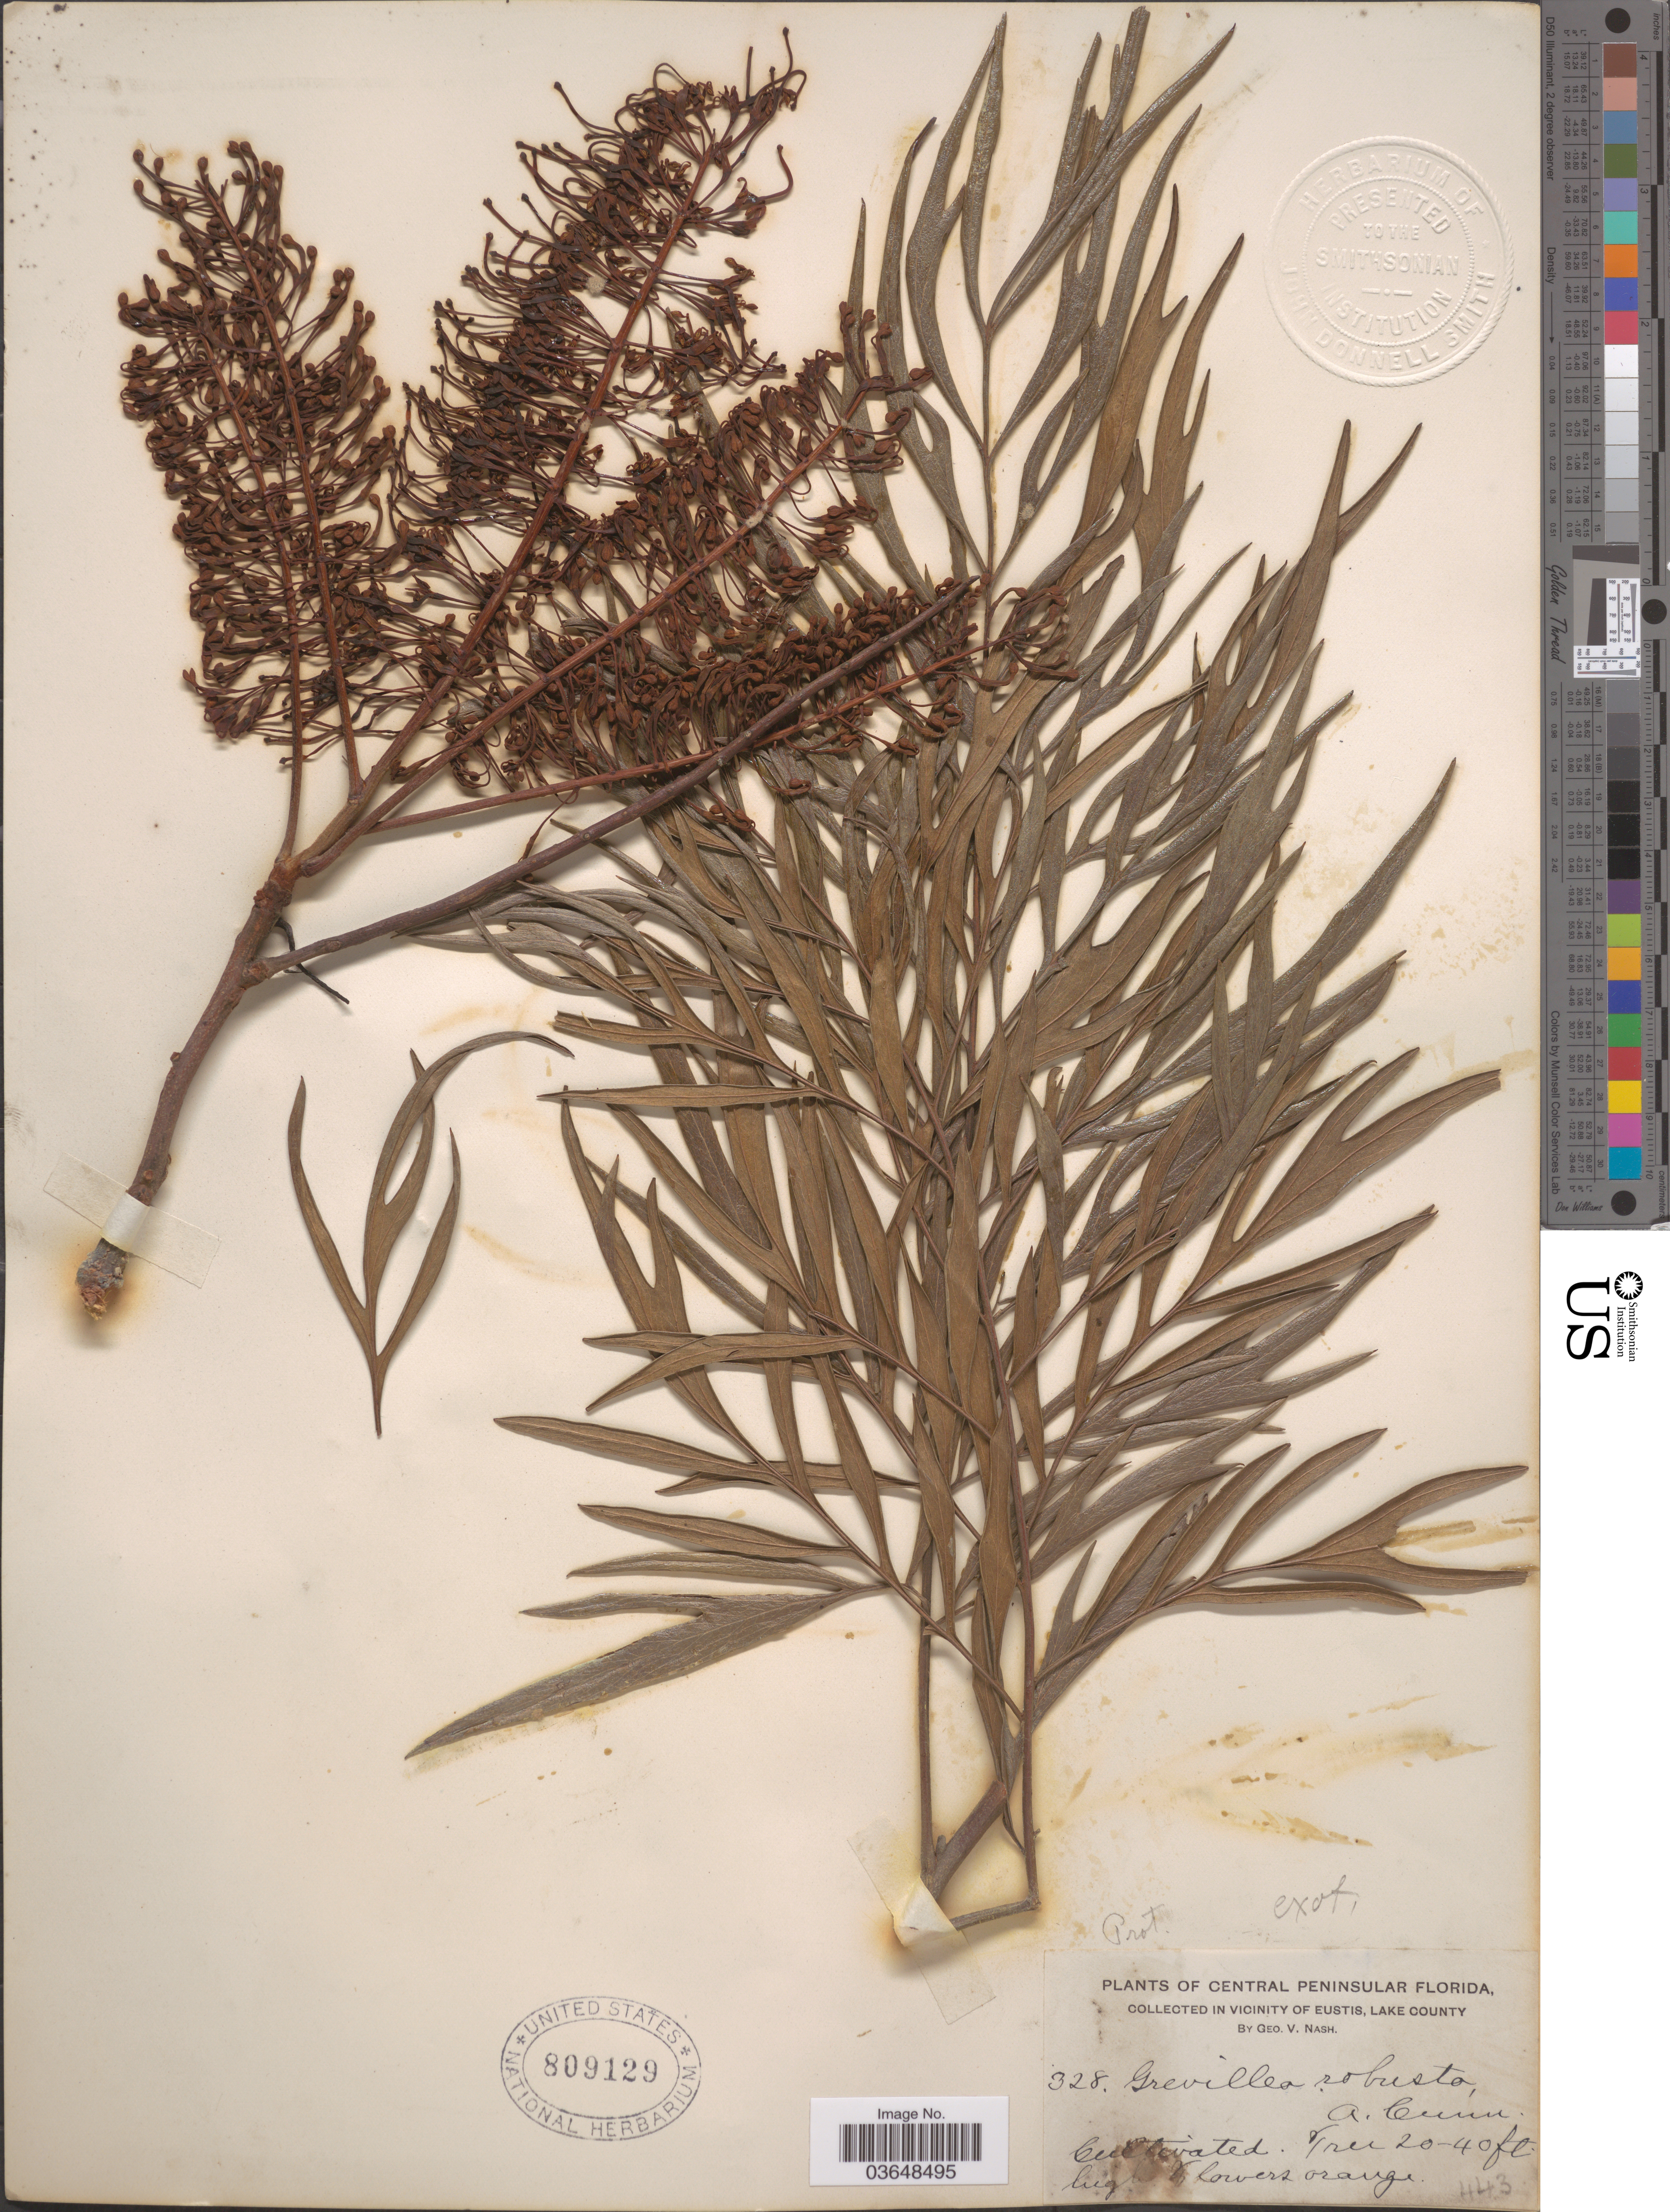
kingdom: Plantae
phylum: Tracheophyta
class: Magnoliopsida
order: Proteales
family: Proteaceae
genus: Grevillea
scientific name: Grevillea robusta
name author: A. Cunn.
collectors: G. V. Nash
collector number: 328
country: United States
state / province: Florida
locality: Central Peninsular Florida. In Vicinity of Eustis, Lake County.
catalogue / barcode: US 809129